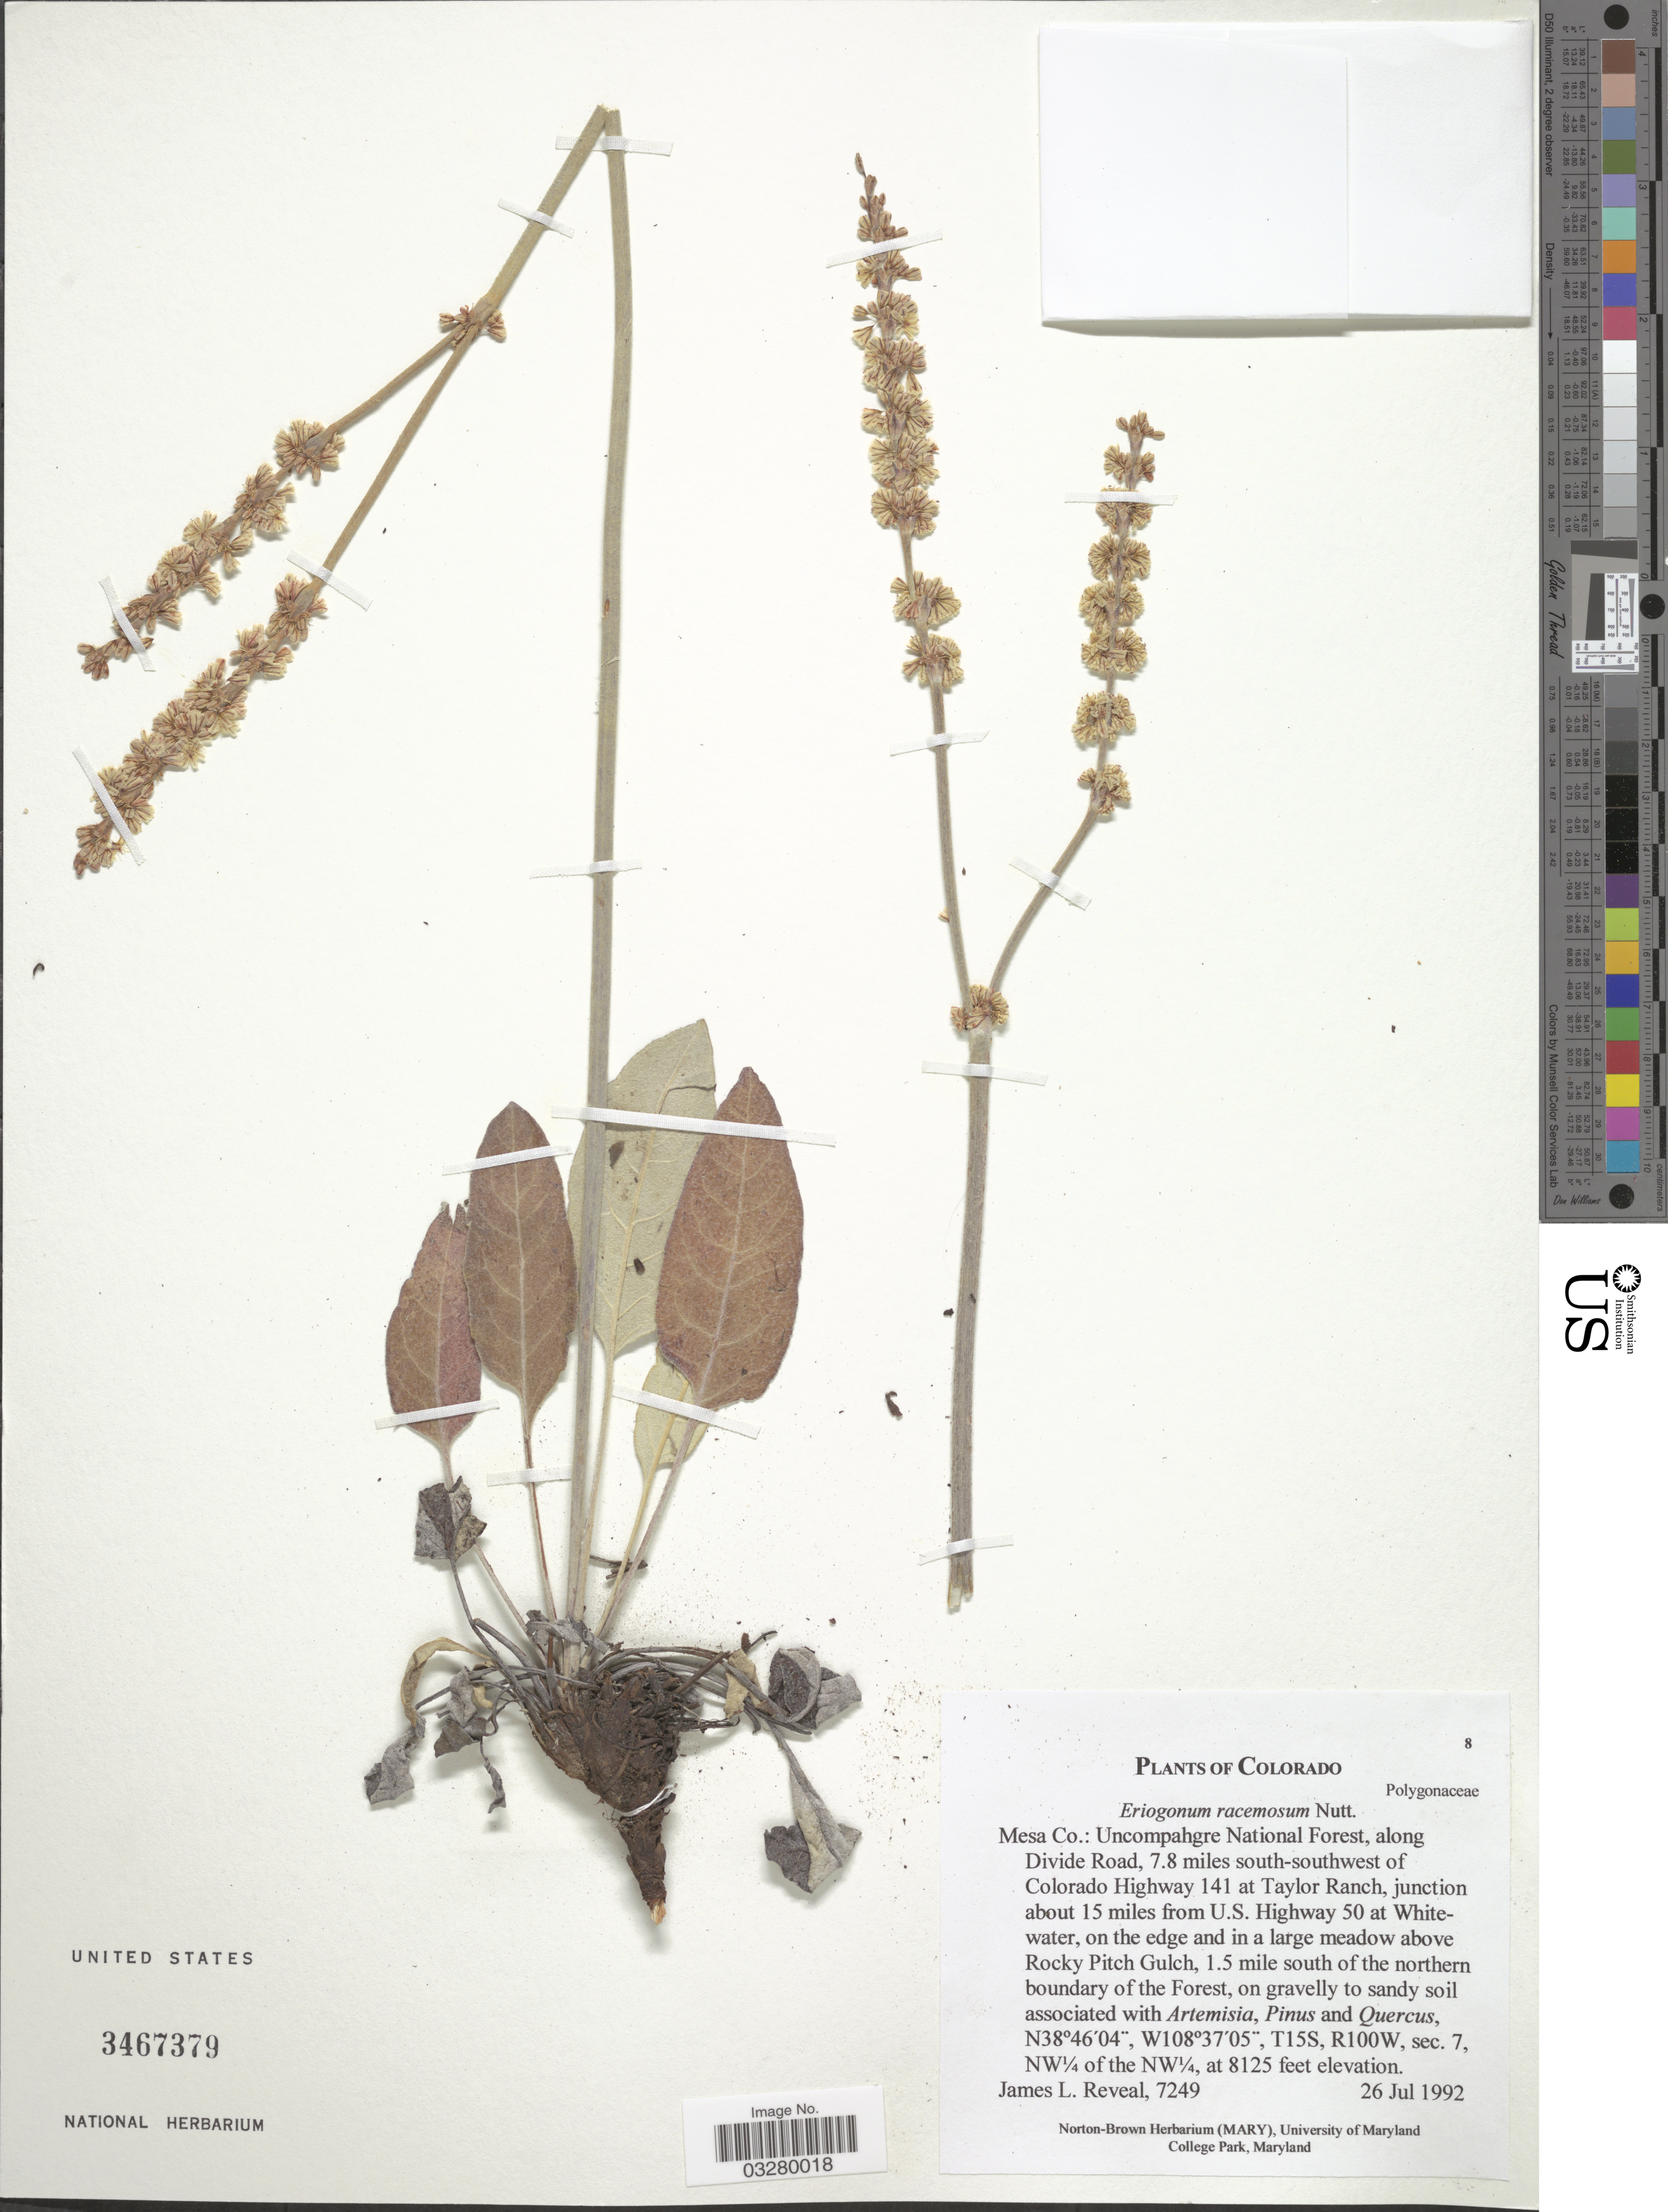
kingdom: Plantae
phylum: Tracheophyta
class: Magnoliopsida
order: Caryophyllales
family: Polygonaceae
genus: Eriogonum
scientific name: Eriogonum racemosum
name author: Nutt.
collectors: J. L. Reveal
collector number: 7249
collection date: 1992-07-26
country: United States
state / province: Colorado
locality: Mesa Co.: Uncompahgre National Forest, along Divide Road, 7.8 miles south-southwest of Colorado Highway 141 at Taylor Ranch, junction about 15 miles from U.S. Highway 50 at Whitewater, on the edge and in a large meadow above Rocky Pith Gulch, 1.5 mile south of the northern boundary of the Forest. T15S, R100W, sec. 7, NW¼ of the NW¼.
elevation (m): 2476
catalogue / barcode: US 3467379